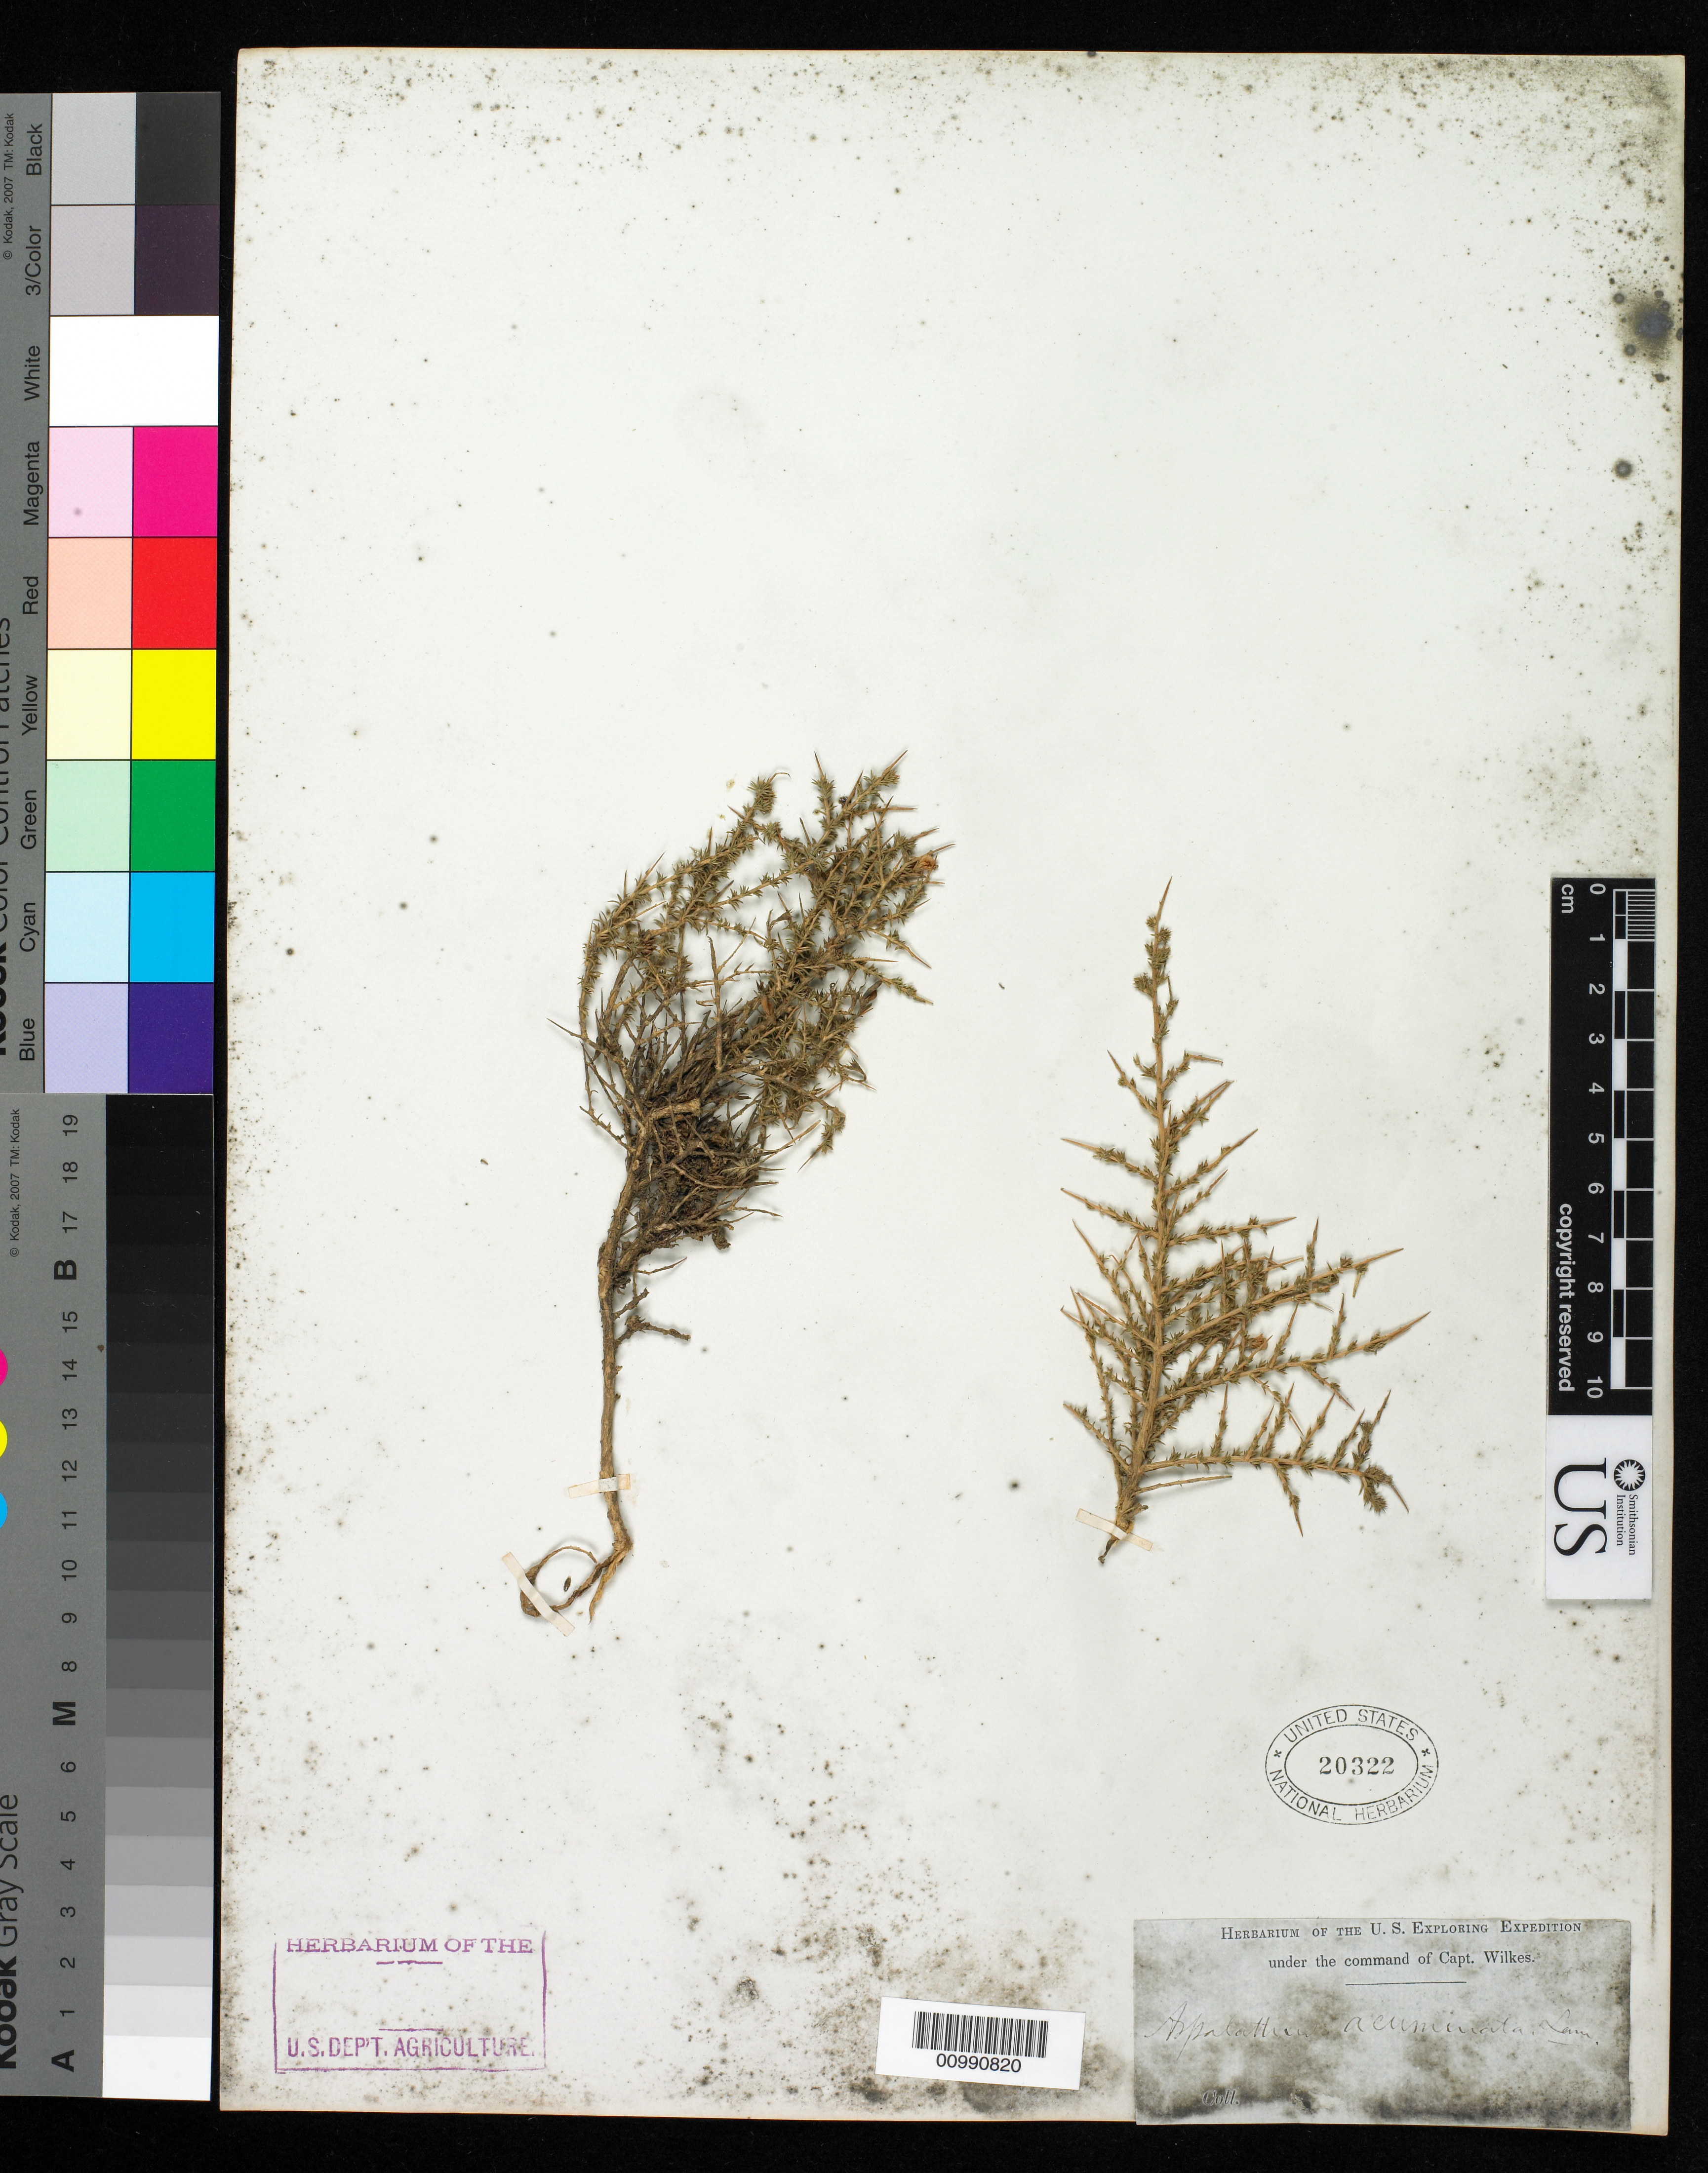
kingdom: Plantae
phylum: Tracheophyta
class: Magnoliopsida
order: Fabales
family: Fabaceae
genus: Aspalathus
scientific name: Aspalathus acuminata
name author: Lam.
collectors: Wilkes Explor. Exped.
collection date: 1838/1842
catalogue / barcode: US 20322